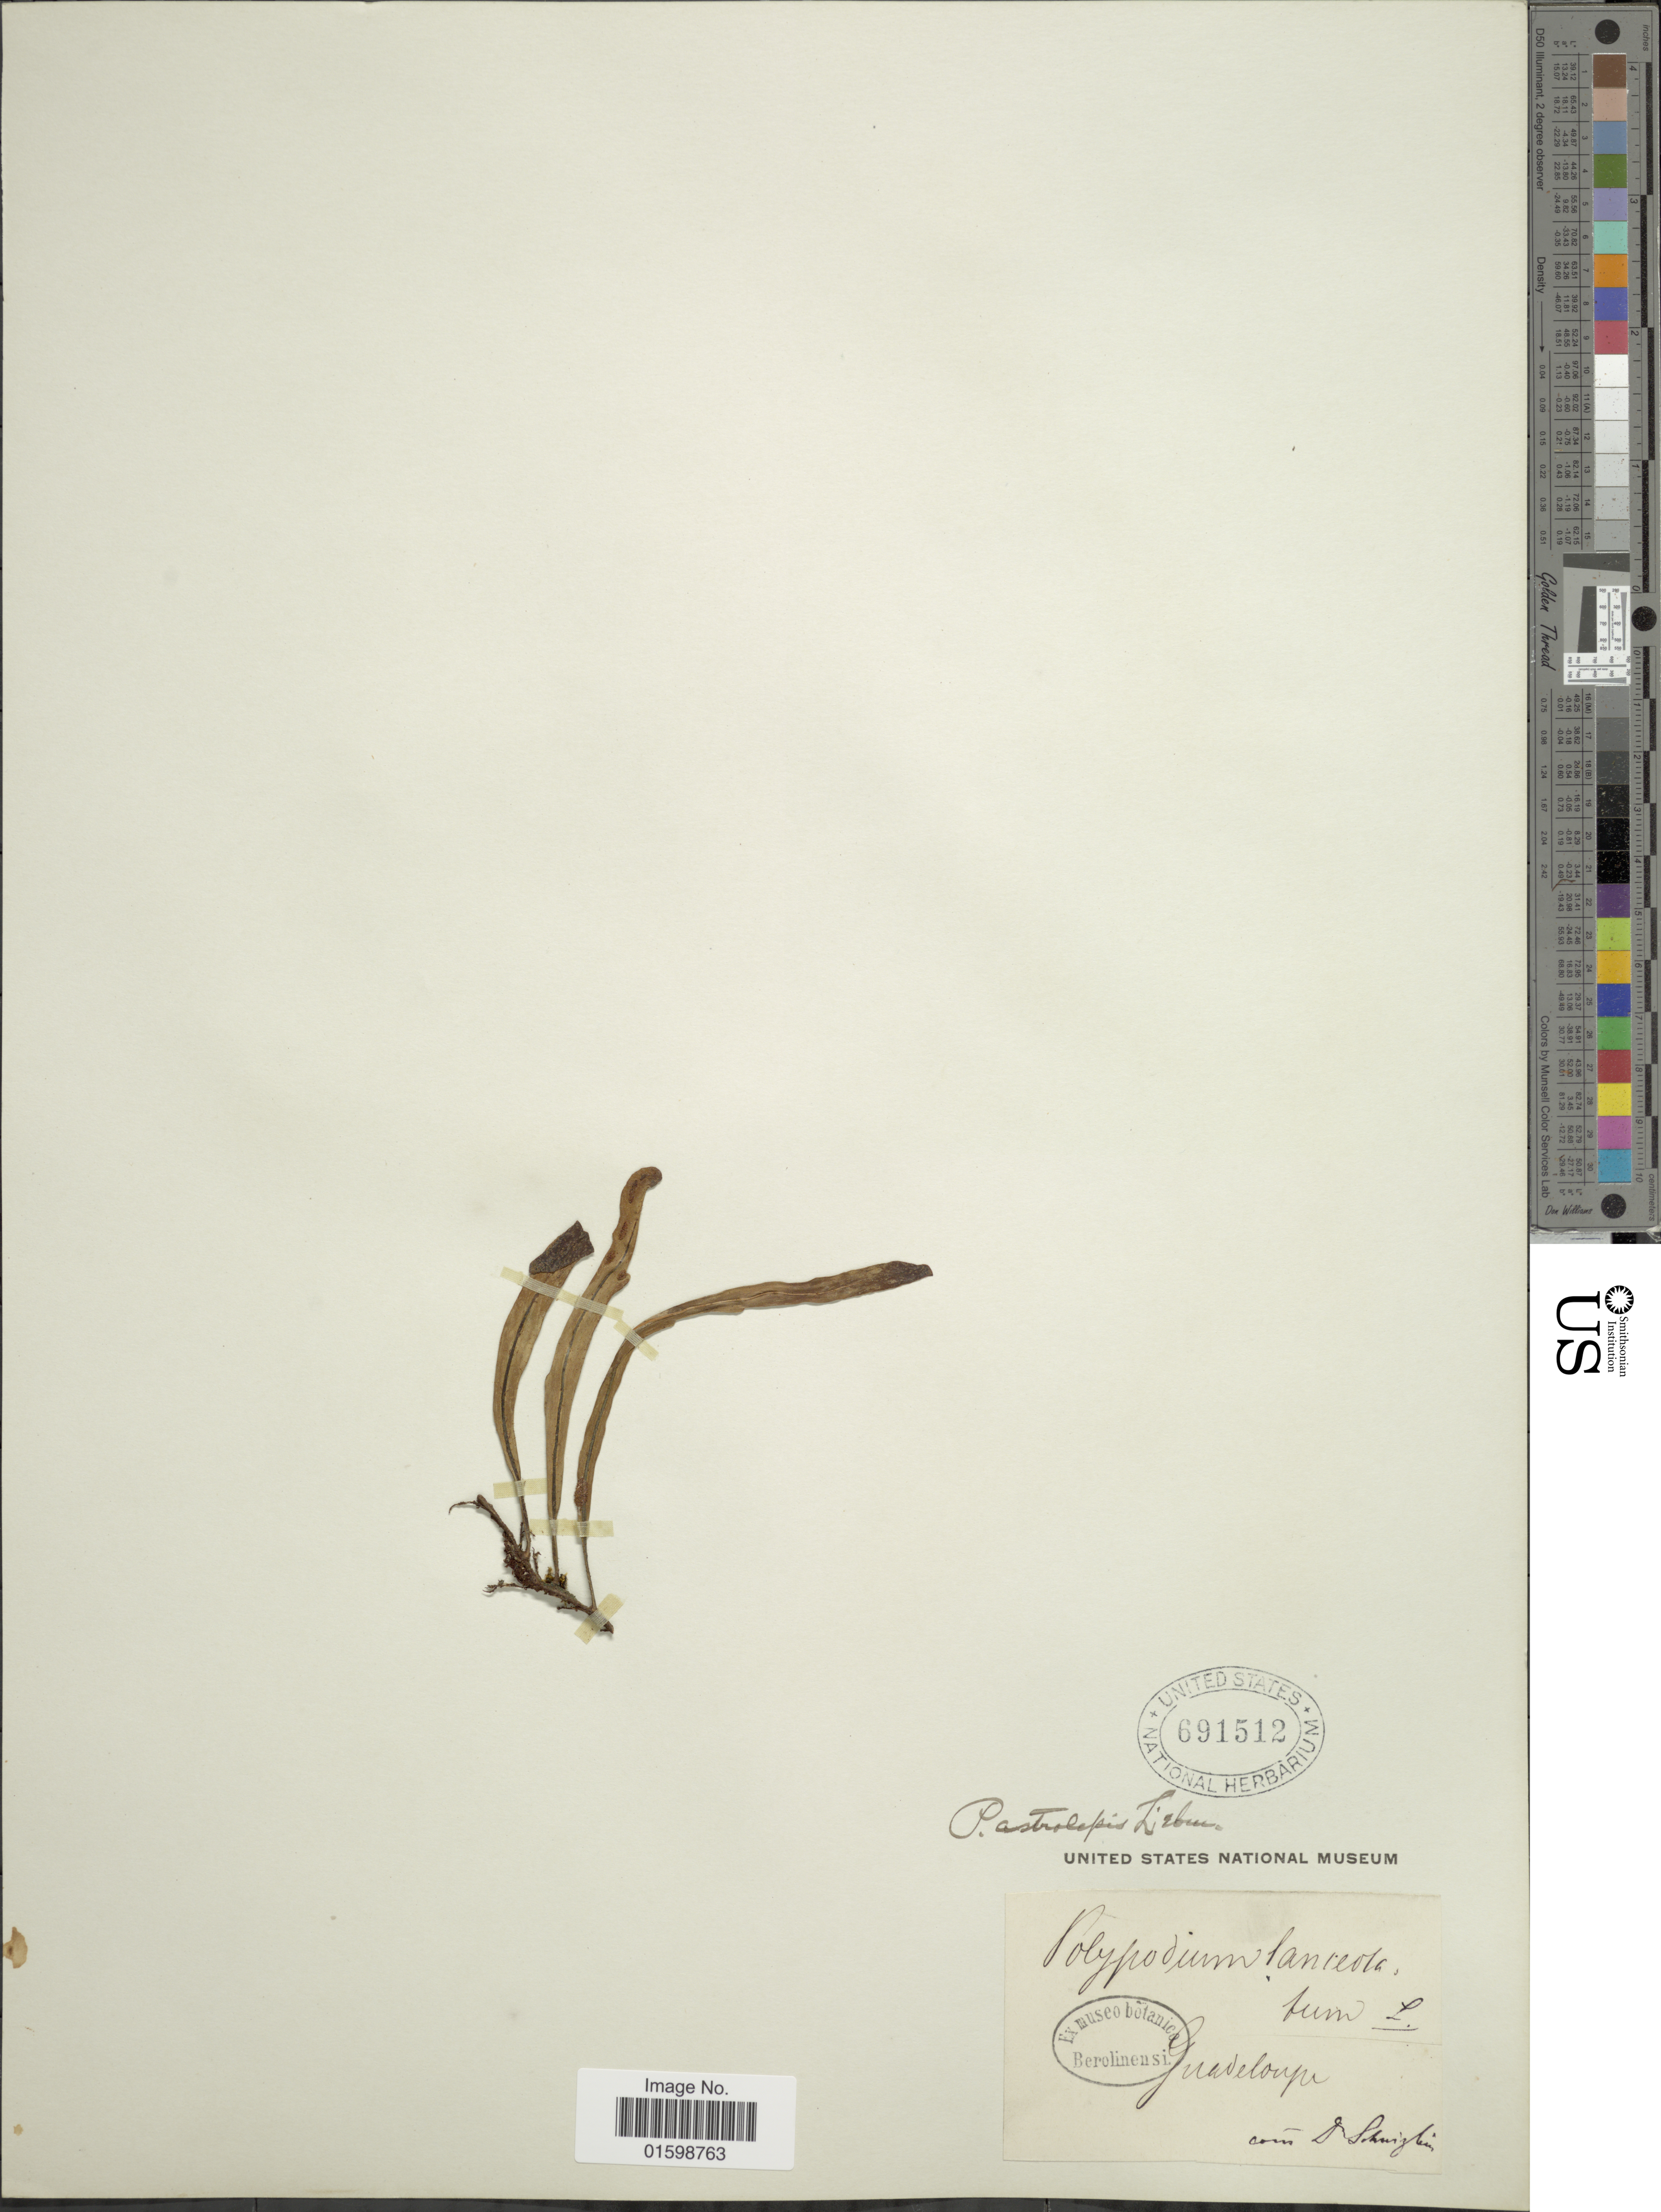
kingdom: Plantae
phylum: Tracheophyta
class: Polypodiopsida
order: Polypodiales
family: Polypodiaceae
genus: Pleopeltis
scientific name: Pleopeltis astrolepis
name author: (Liebm.) E. Fourn.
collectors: ex Mus. Bot. Berolinensi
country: Guadeloupe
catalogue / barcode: US 691512